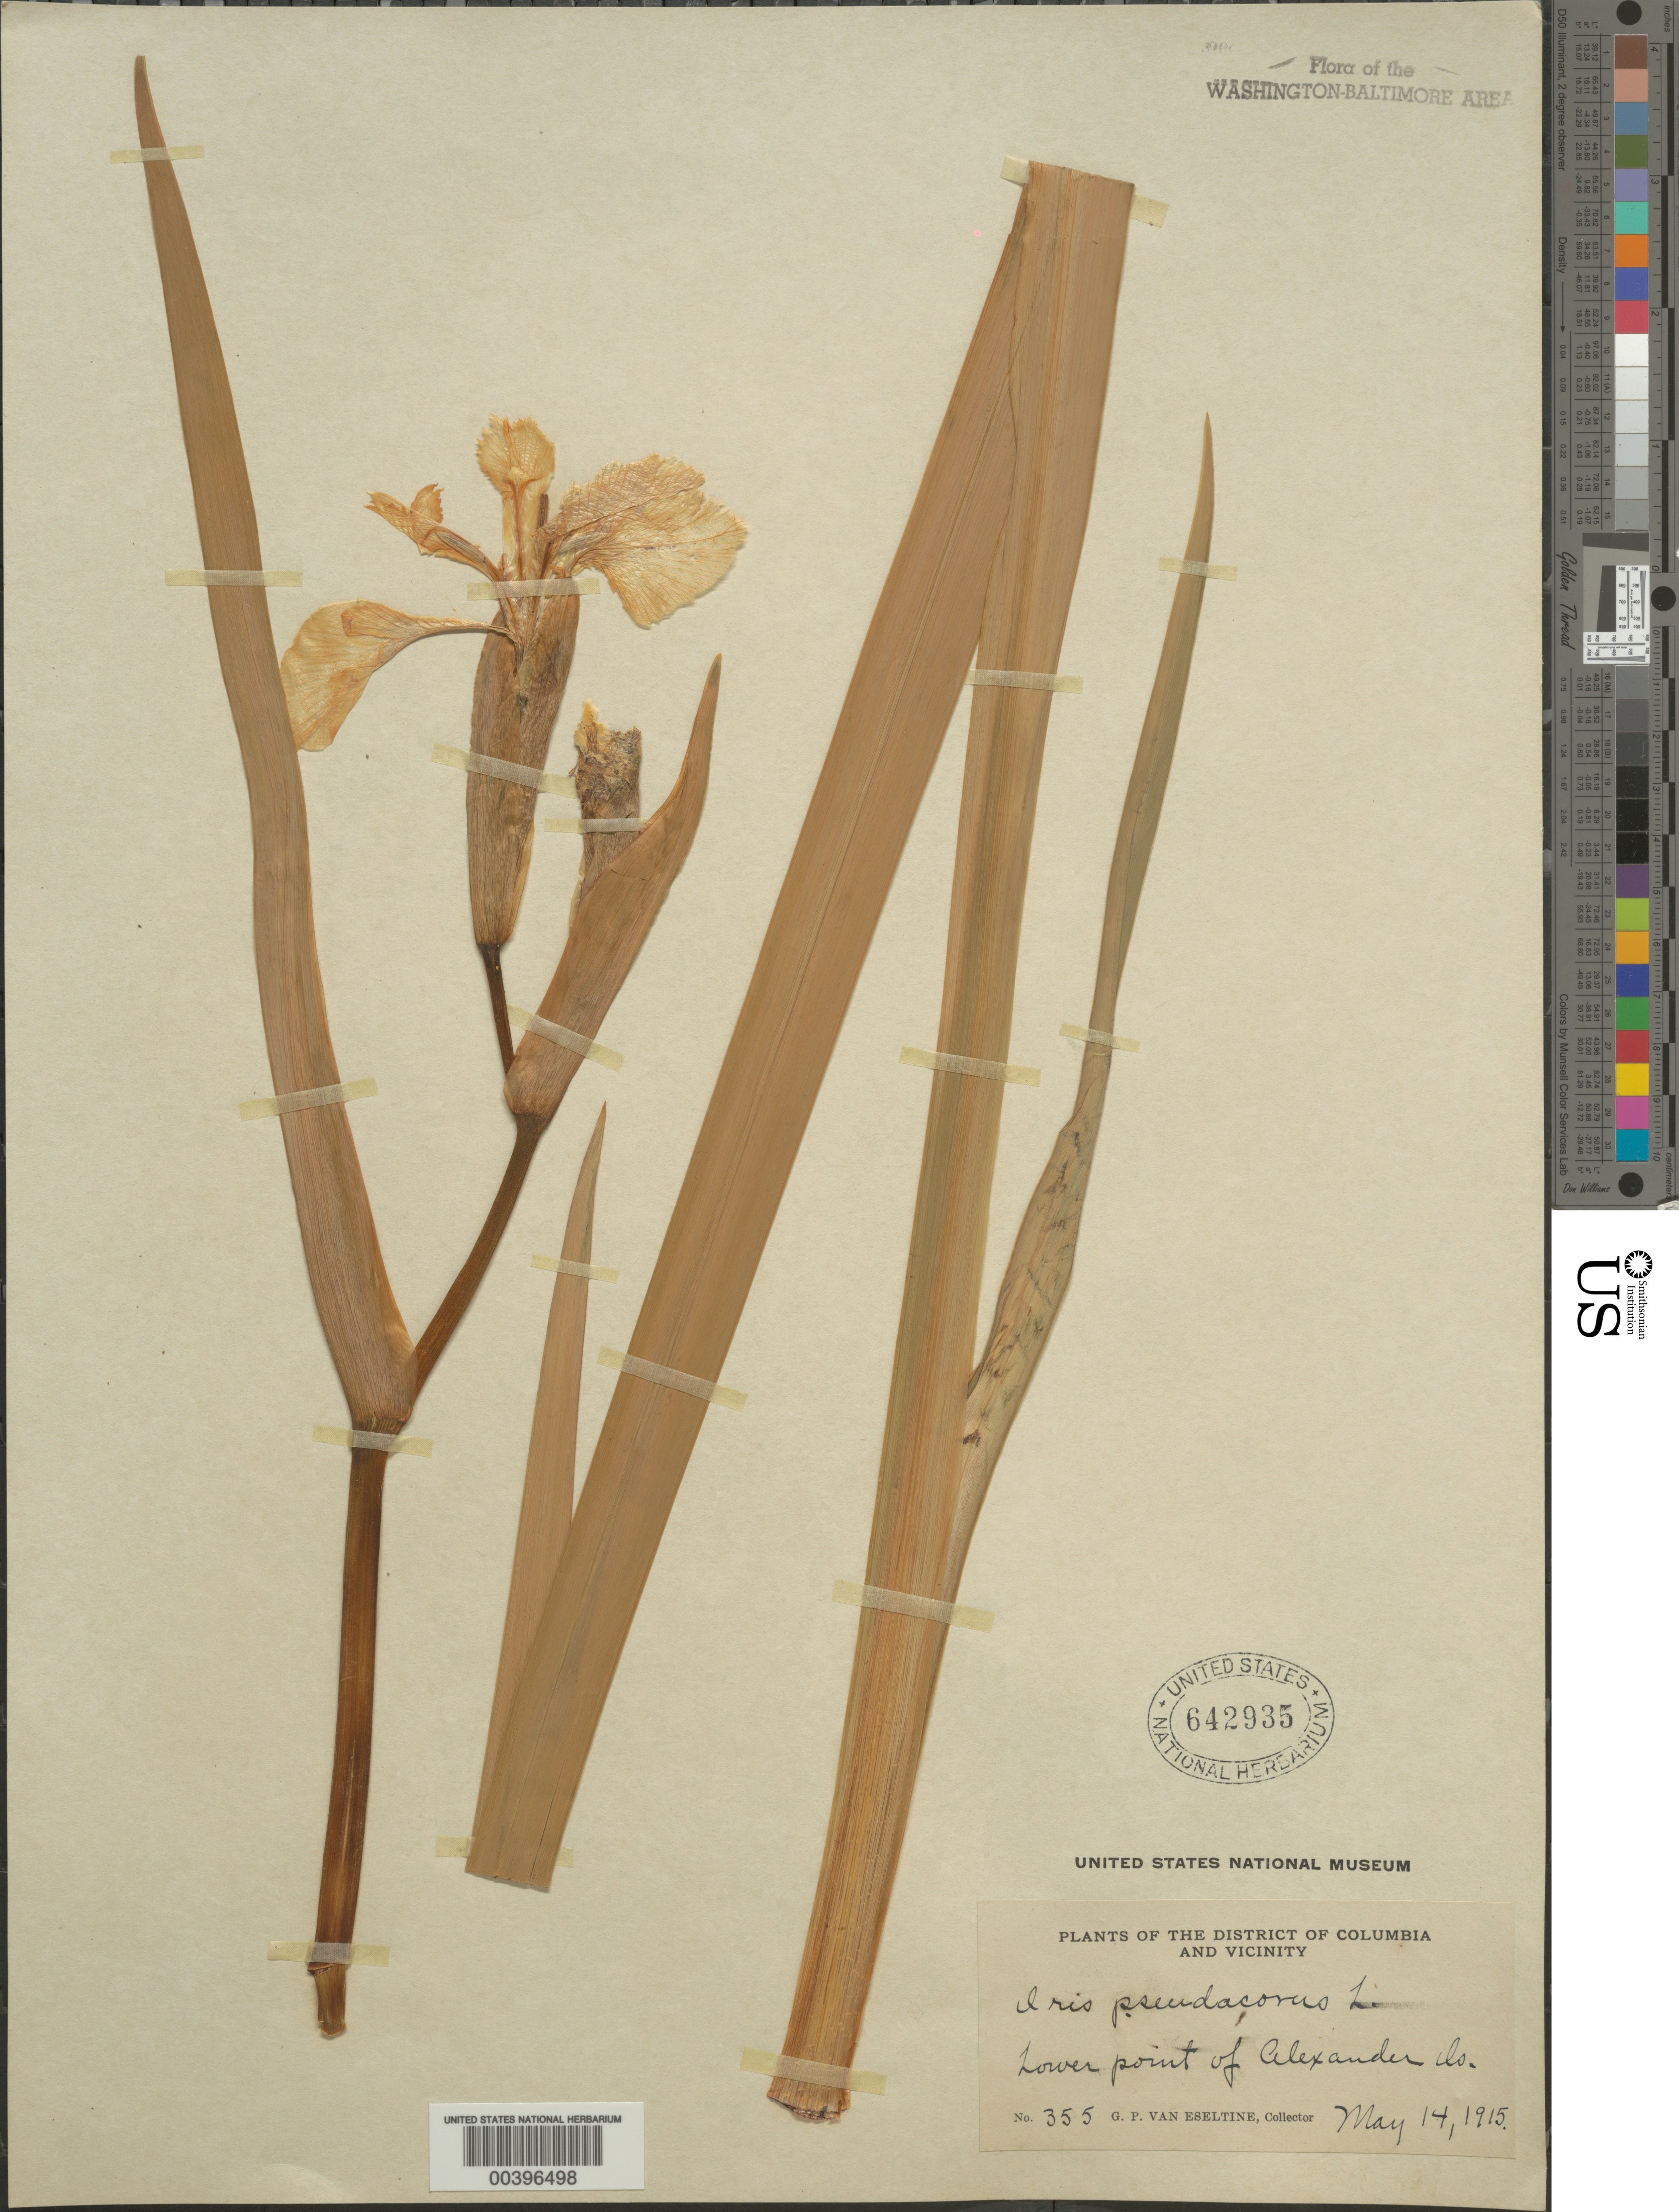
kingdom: Plantae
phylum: Tracheophyta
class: Liliopsida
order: Asparagales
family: Iridaceae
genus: Iris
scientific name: Iris pseudacorus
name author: L.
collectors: G. P. Van Eseltine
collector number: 355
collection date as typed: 14 May 1915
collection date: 1915-05-14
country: United States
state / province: Virginia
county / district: Arlington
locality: Alexander Island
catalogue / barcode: US 642935